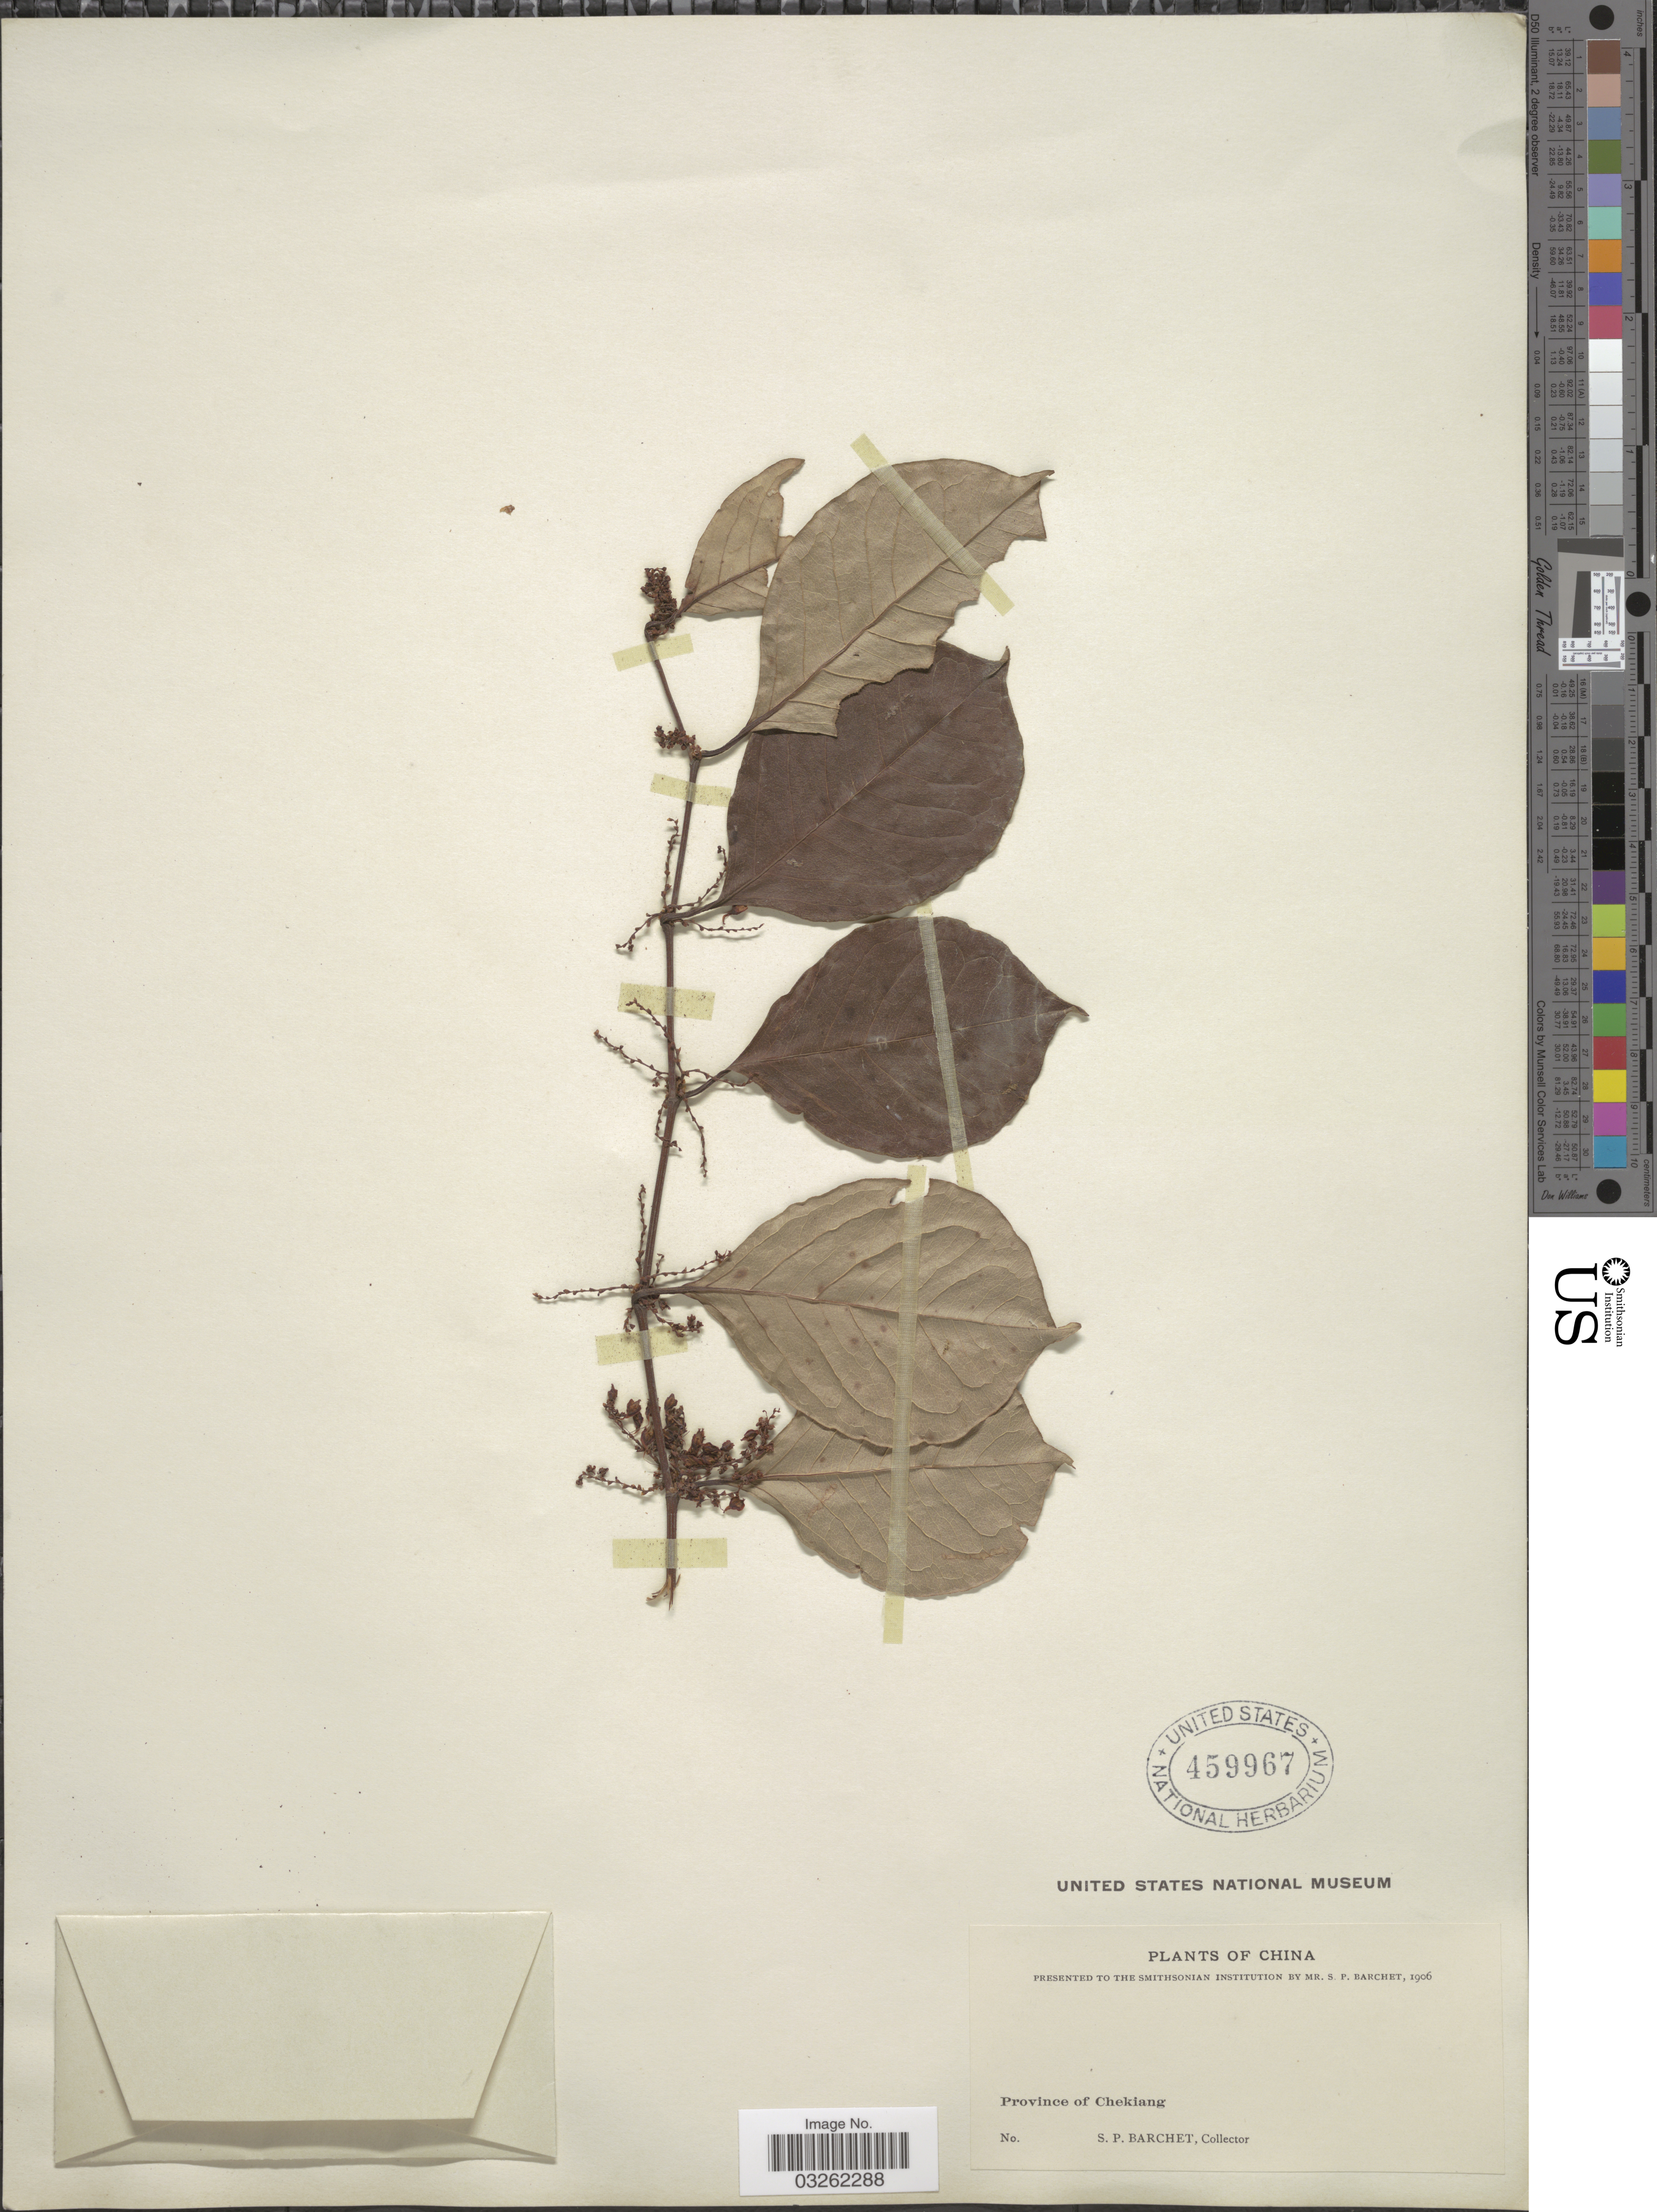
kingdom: Plantae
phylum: Tracheophyta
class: Magnoliopsida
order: Caryophyllales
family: Polygonaceae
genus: Reynoutria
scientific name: Reynoutria sp.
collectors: S. P. Barchet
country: China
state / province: Zhejiang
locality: Province of Chekiang.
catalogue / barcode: US 459967